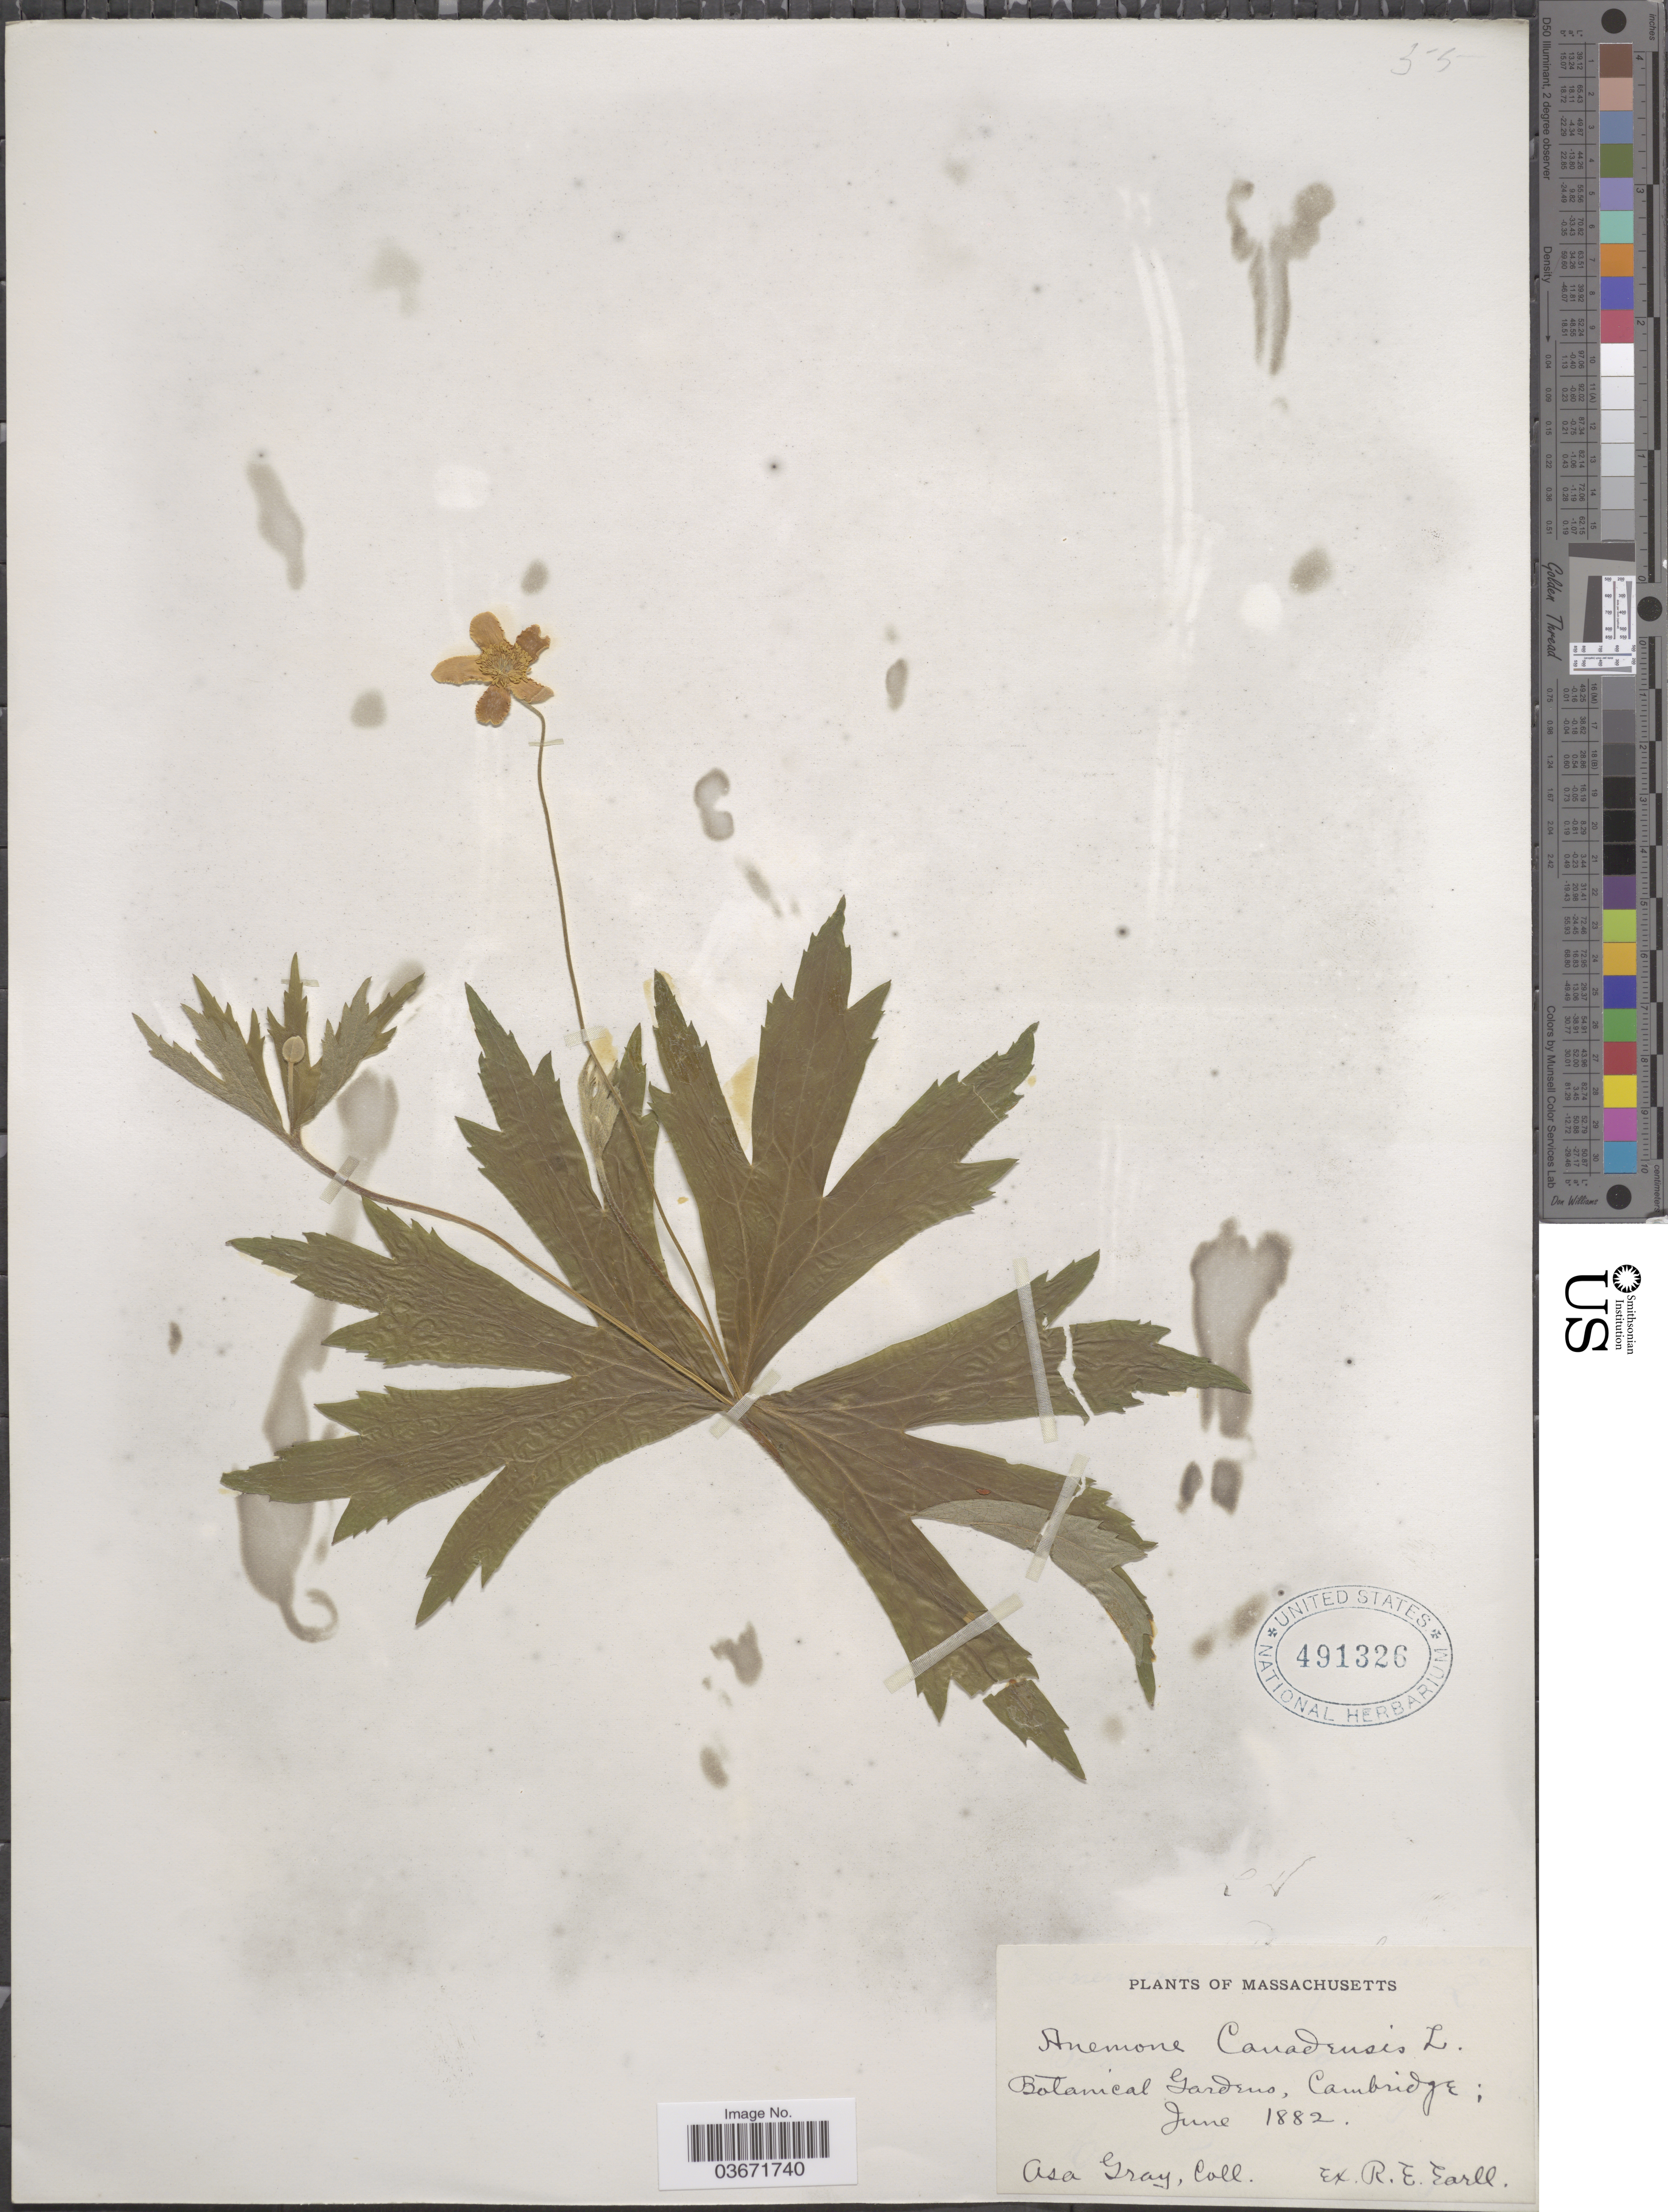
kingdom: Plantae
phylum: Tracheophyta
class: Magnoliopsida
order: Ranunculales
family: Ranunculaceae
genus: Anemone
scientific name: Anemone canadensis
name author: L.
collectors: -- Gray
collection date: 1882-06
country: United States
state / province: Massachusetts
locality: Botanical Gardens, Cambridge.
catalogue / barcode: US 491326